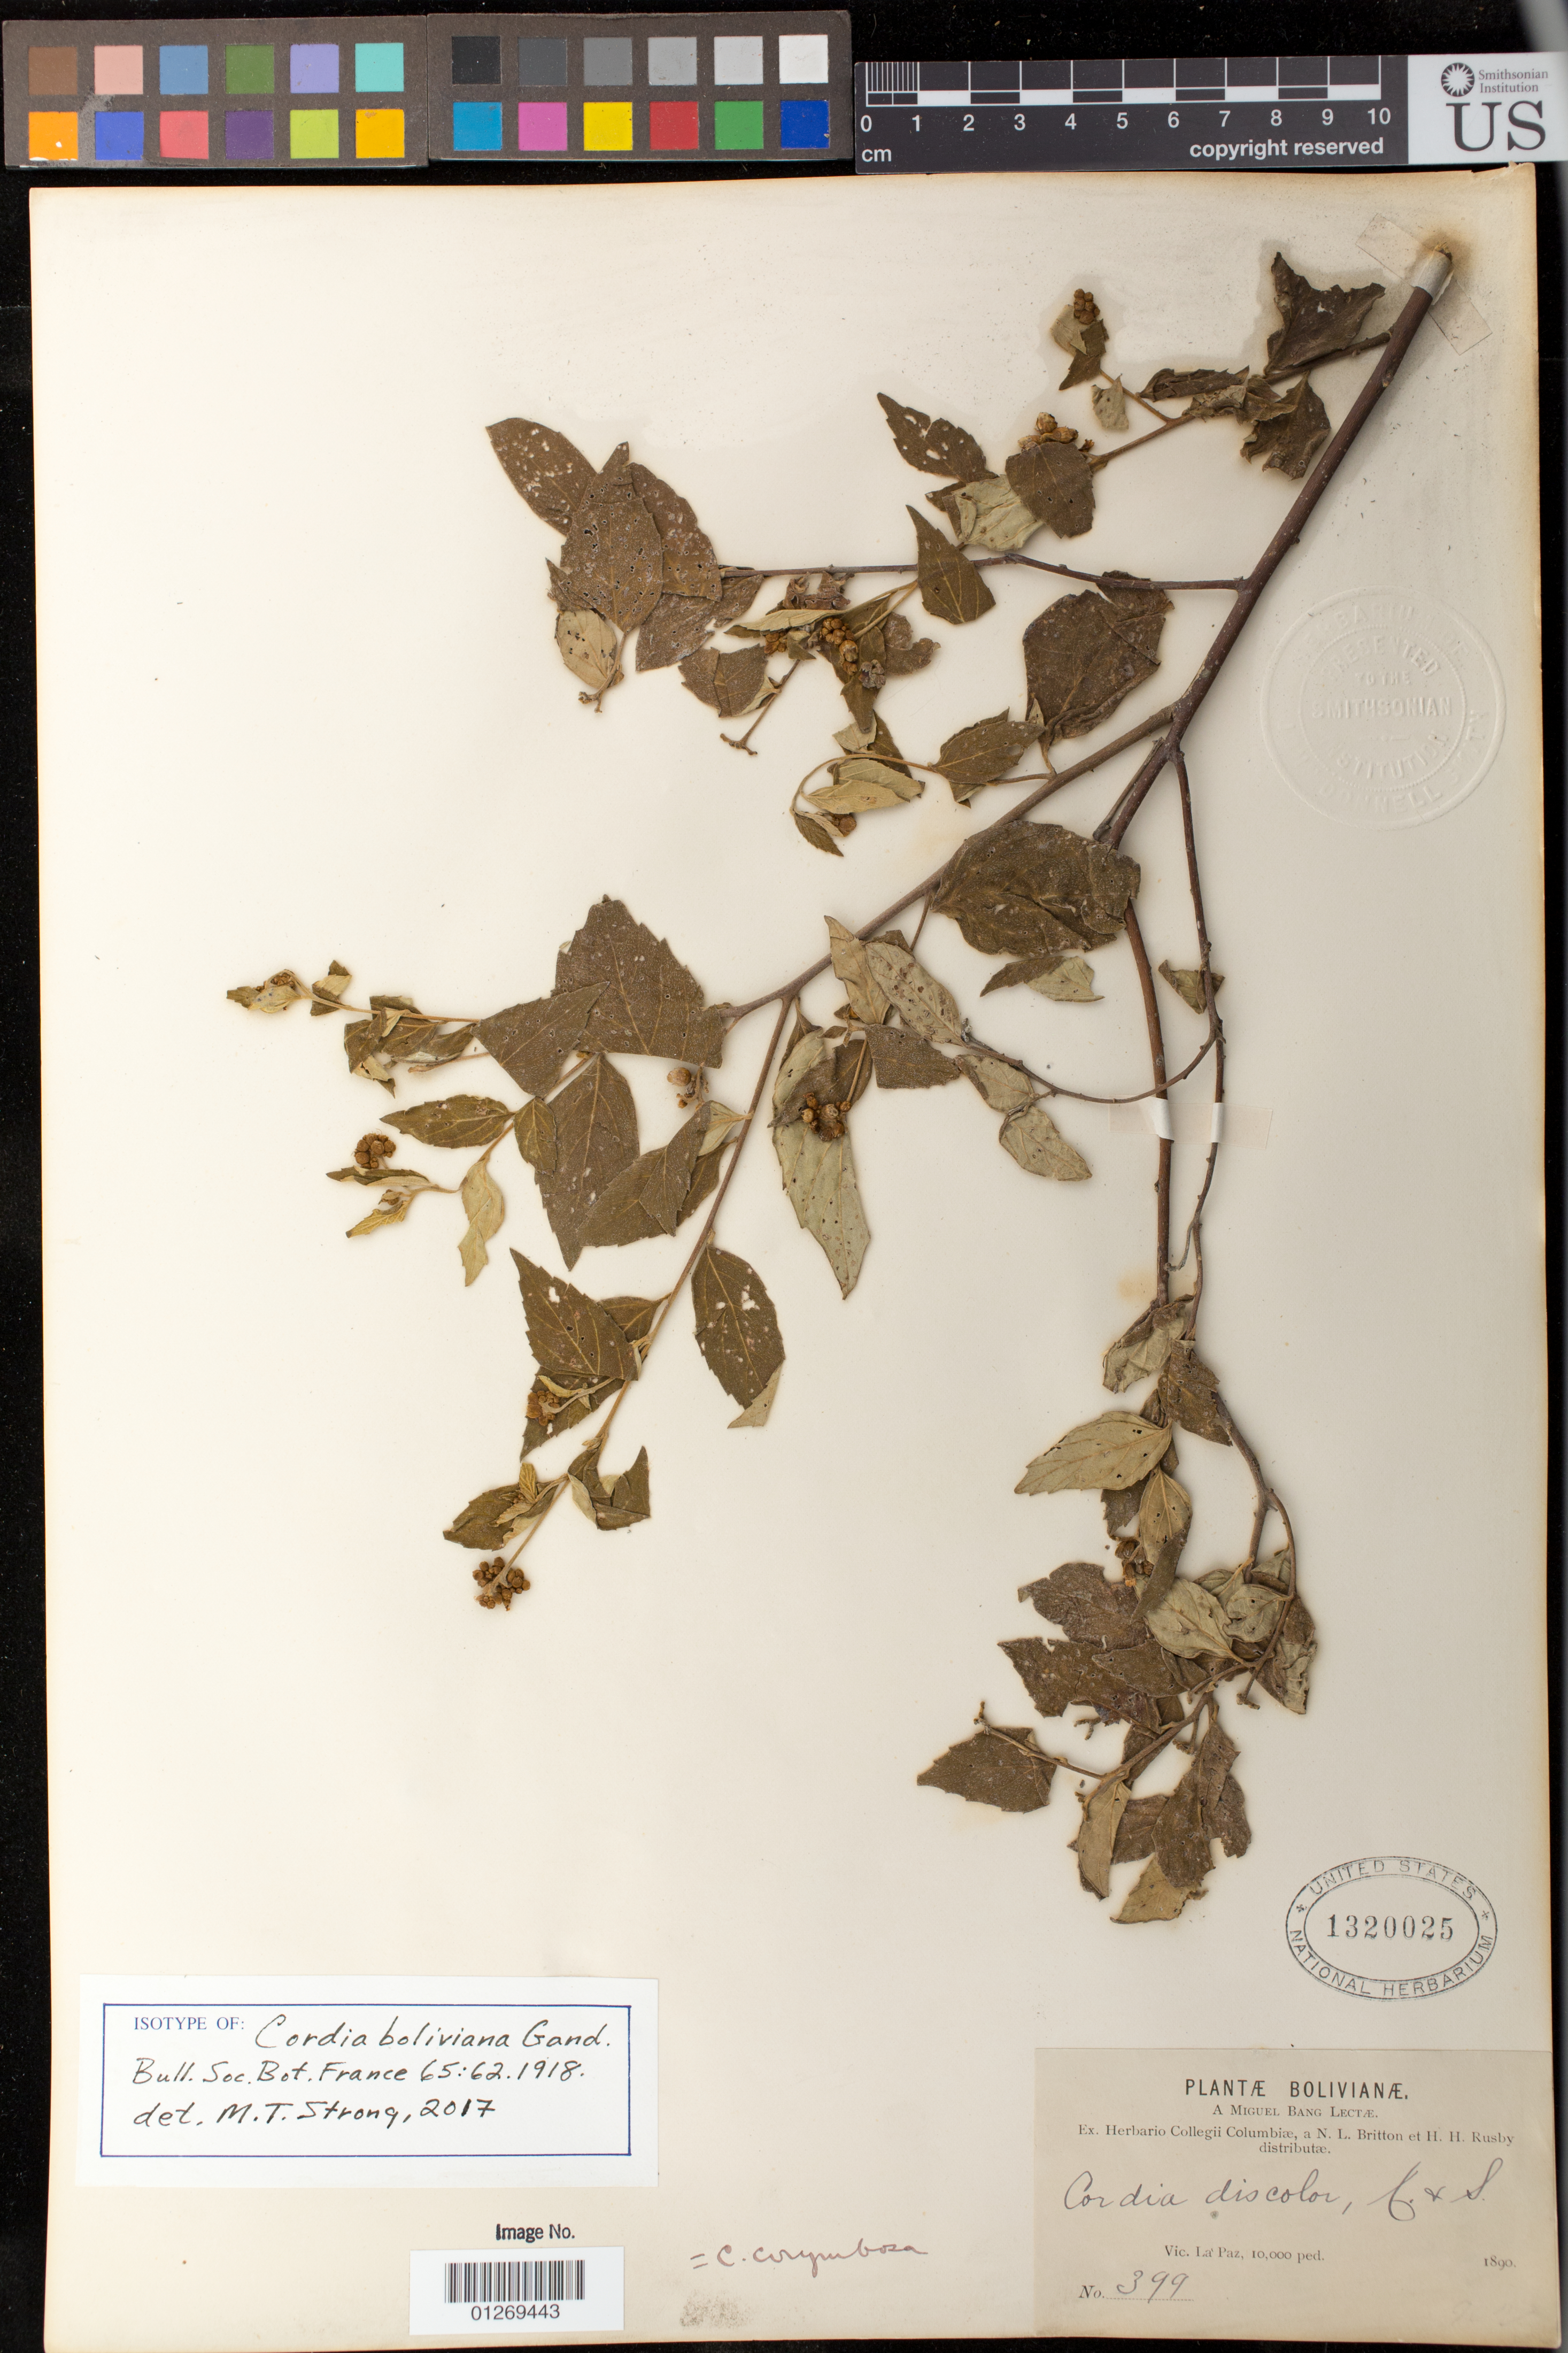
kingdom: Plantae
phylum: Tracheophyta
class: Magnoliopsida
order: Boraginales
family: Cordiaceae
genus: Cordia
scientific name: Cordia boliviana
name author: Gand.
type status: Isotype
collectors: M. Bang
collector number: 399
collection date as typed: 1890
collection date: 1890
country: Bolivia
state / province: La Paz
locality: Vic. La Paz.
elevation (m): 3048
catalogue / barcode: US 1320025